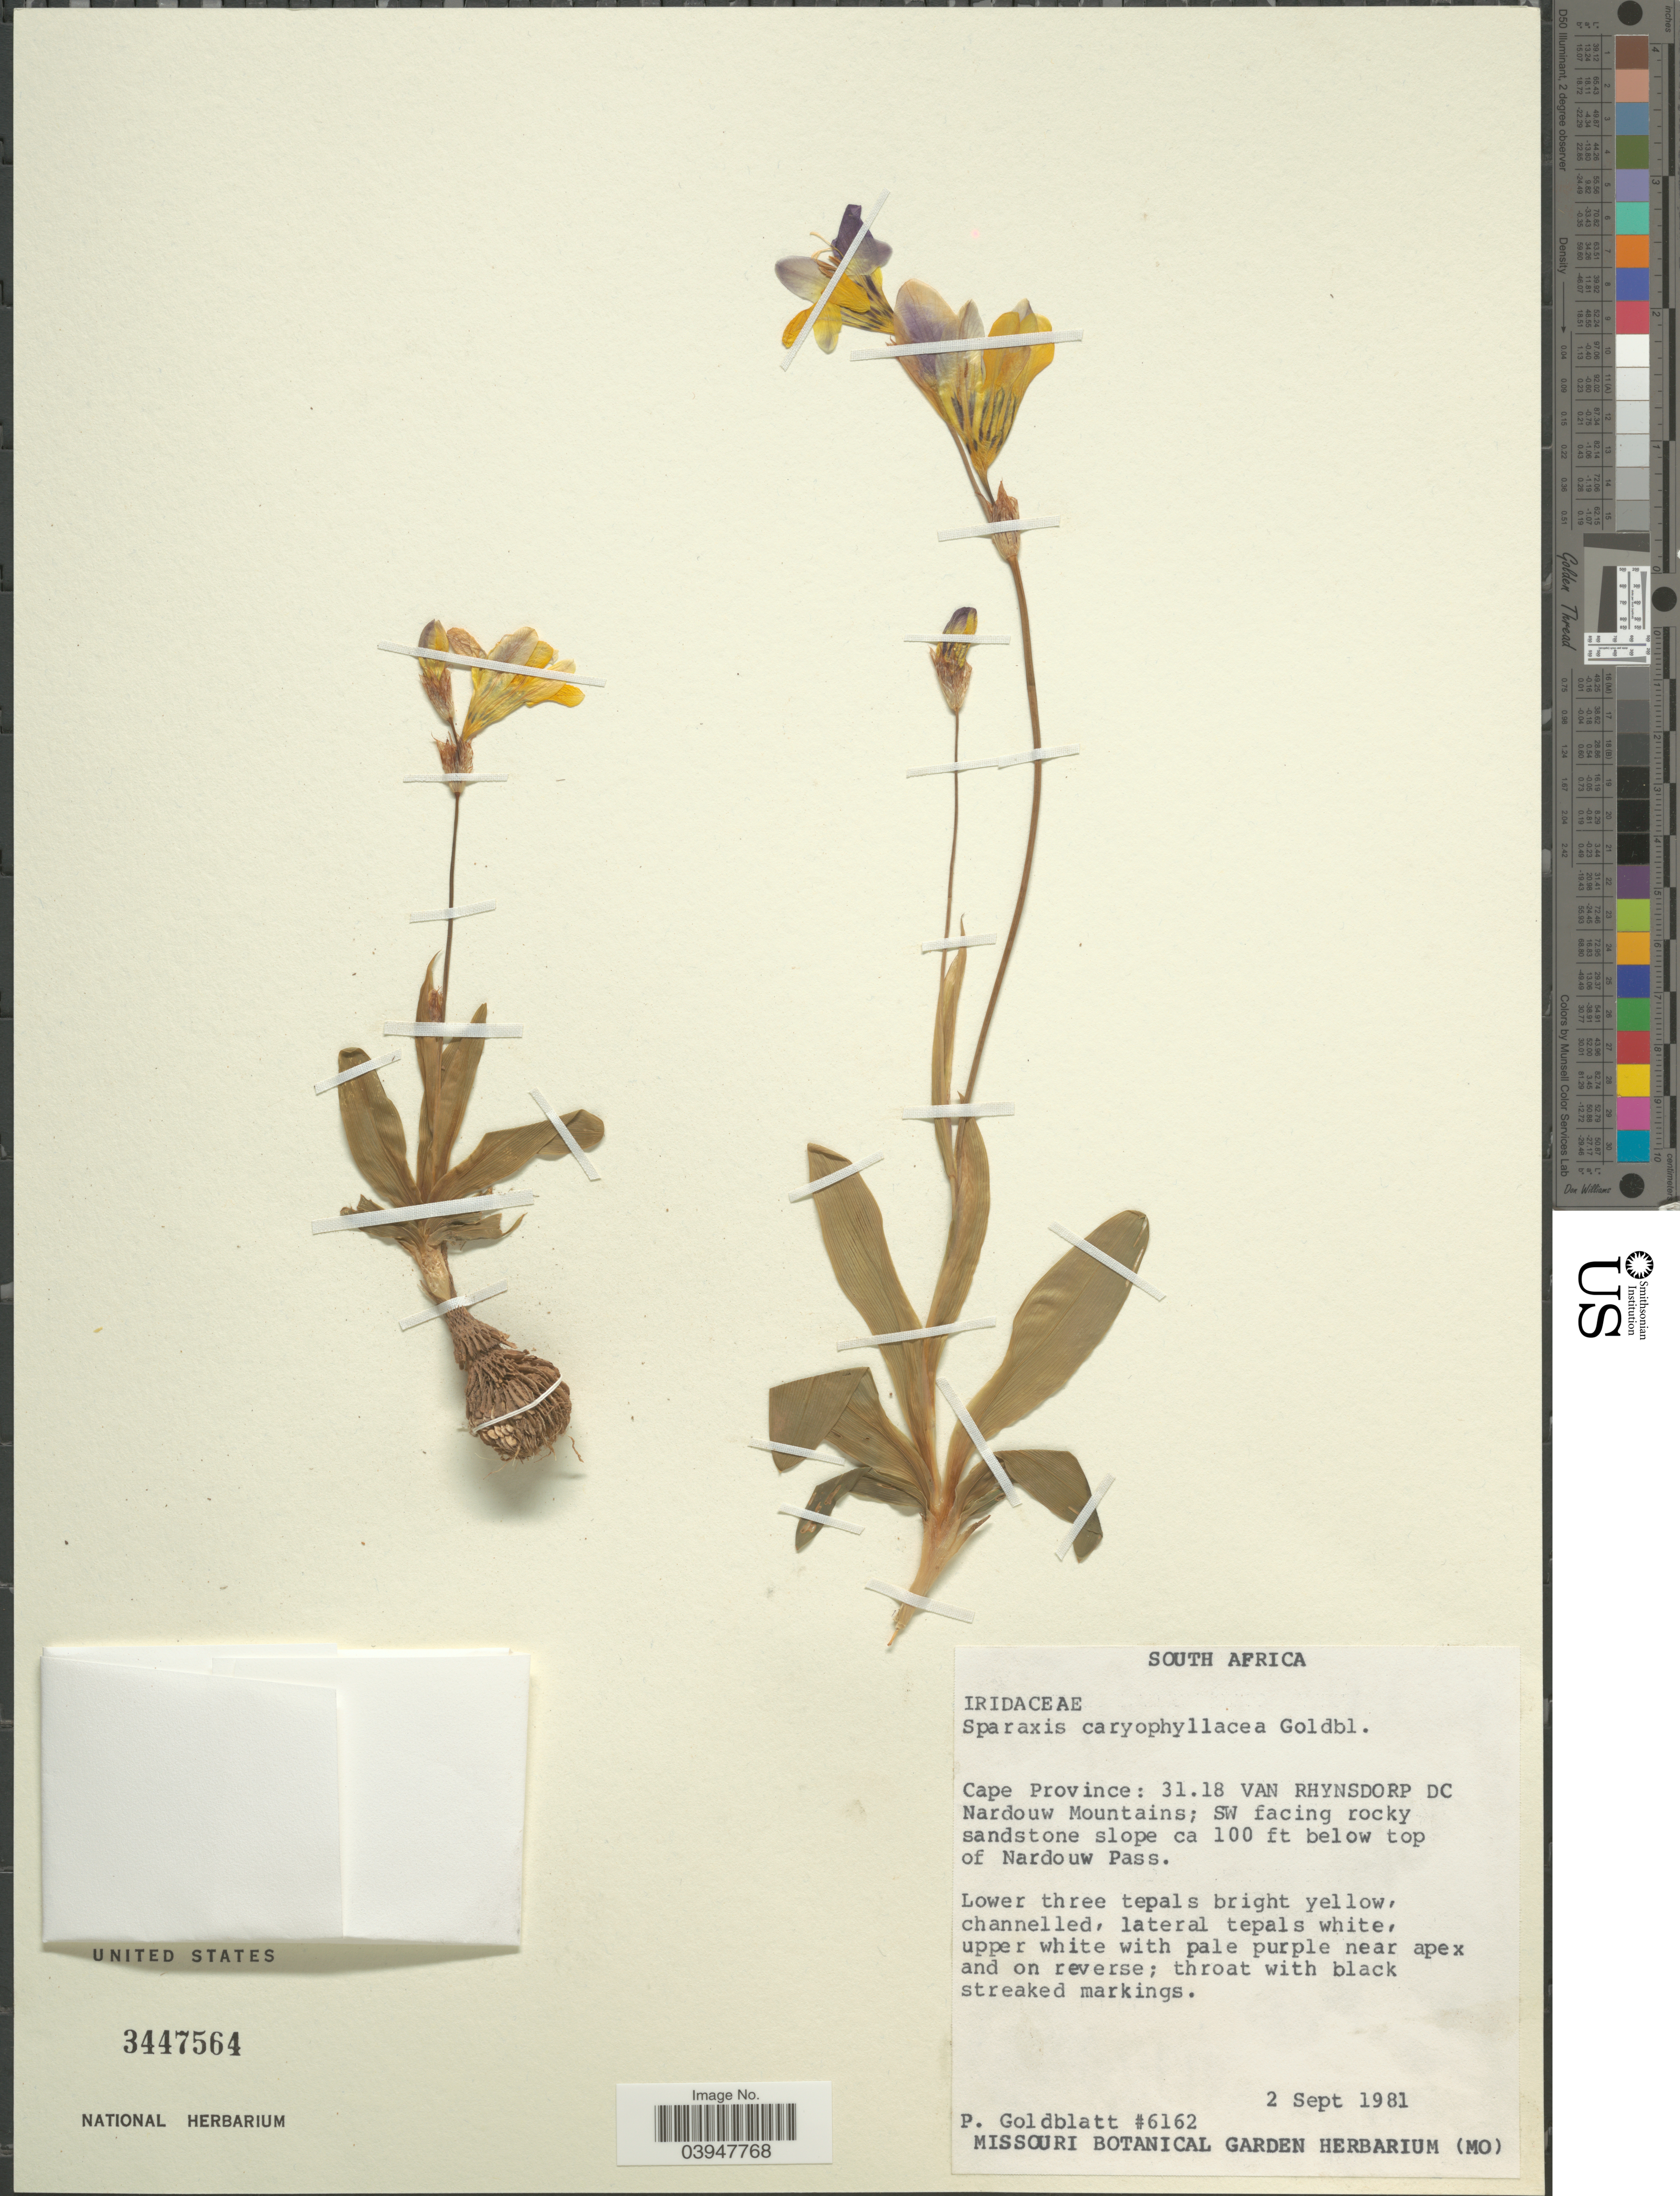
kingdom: Plantae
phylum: Tracheophyta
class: Liliopsida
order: Asparagales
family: Iridaceae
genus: Sparaxis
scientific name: Sparaxis caryophyllacea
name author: Goldblatt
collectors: P. Goldblatt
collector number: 6162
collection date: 1981-09-02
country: South Africa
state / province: Western Cape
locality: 31.18 Van Rhynsdorp DC. Nardouw Mountains; SW facing tocky sandstone slope ca 100 ft below top of Nardouw Pass.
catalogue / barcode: US 3447564